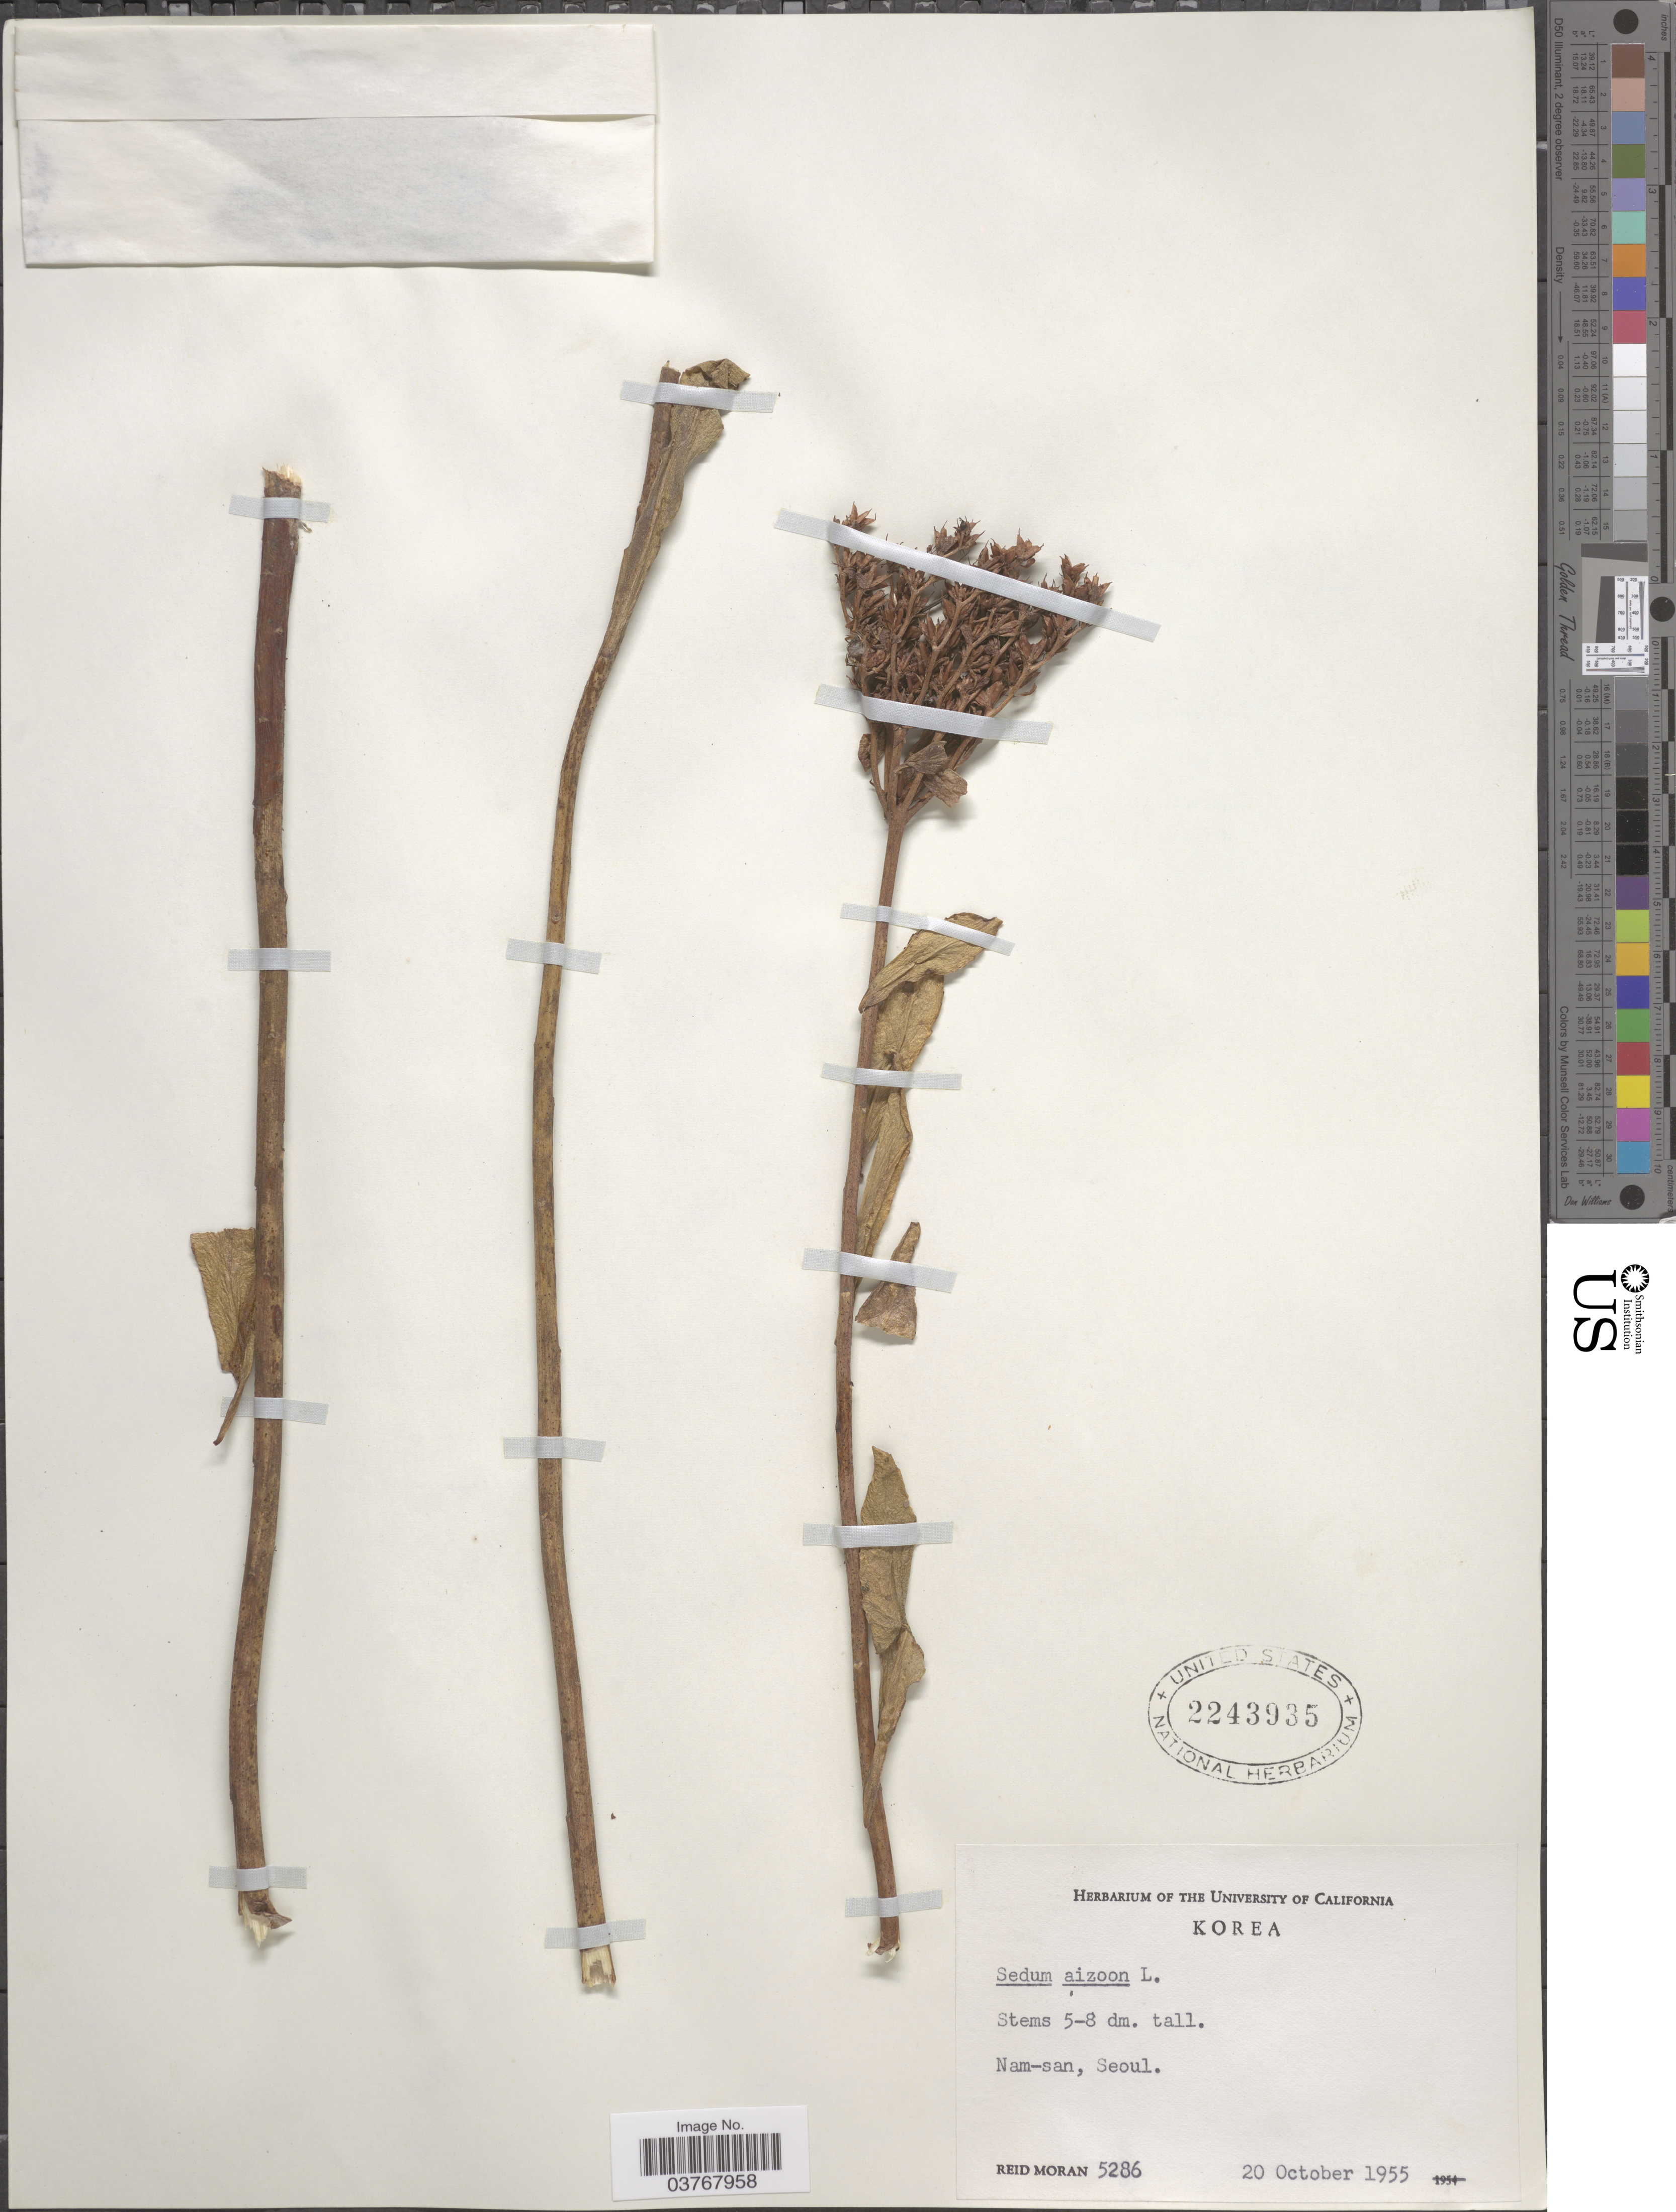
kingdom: Plantae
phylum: Tracheophyta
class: Magnoliopsida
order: Saxifragales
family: Crassulaceae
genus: Phedimus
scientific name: Phedimus aizoon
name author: (L.) 't Hart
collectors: R. Moran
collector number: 5286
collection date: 1955-10-20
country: South Korea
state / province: Seoul Special City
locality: Nam-san, Seoul.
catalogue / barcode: US 2243935